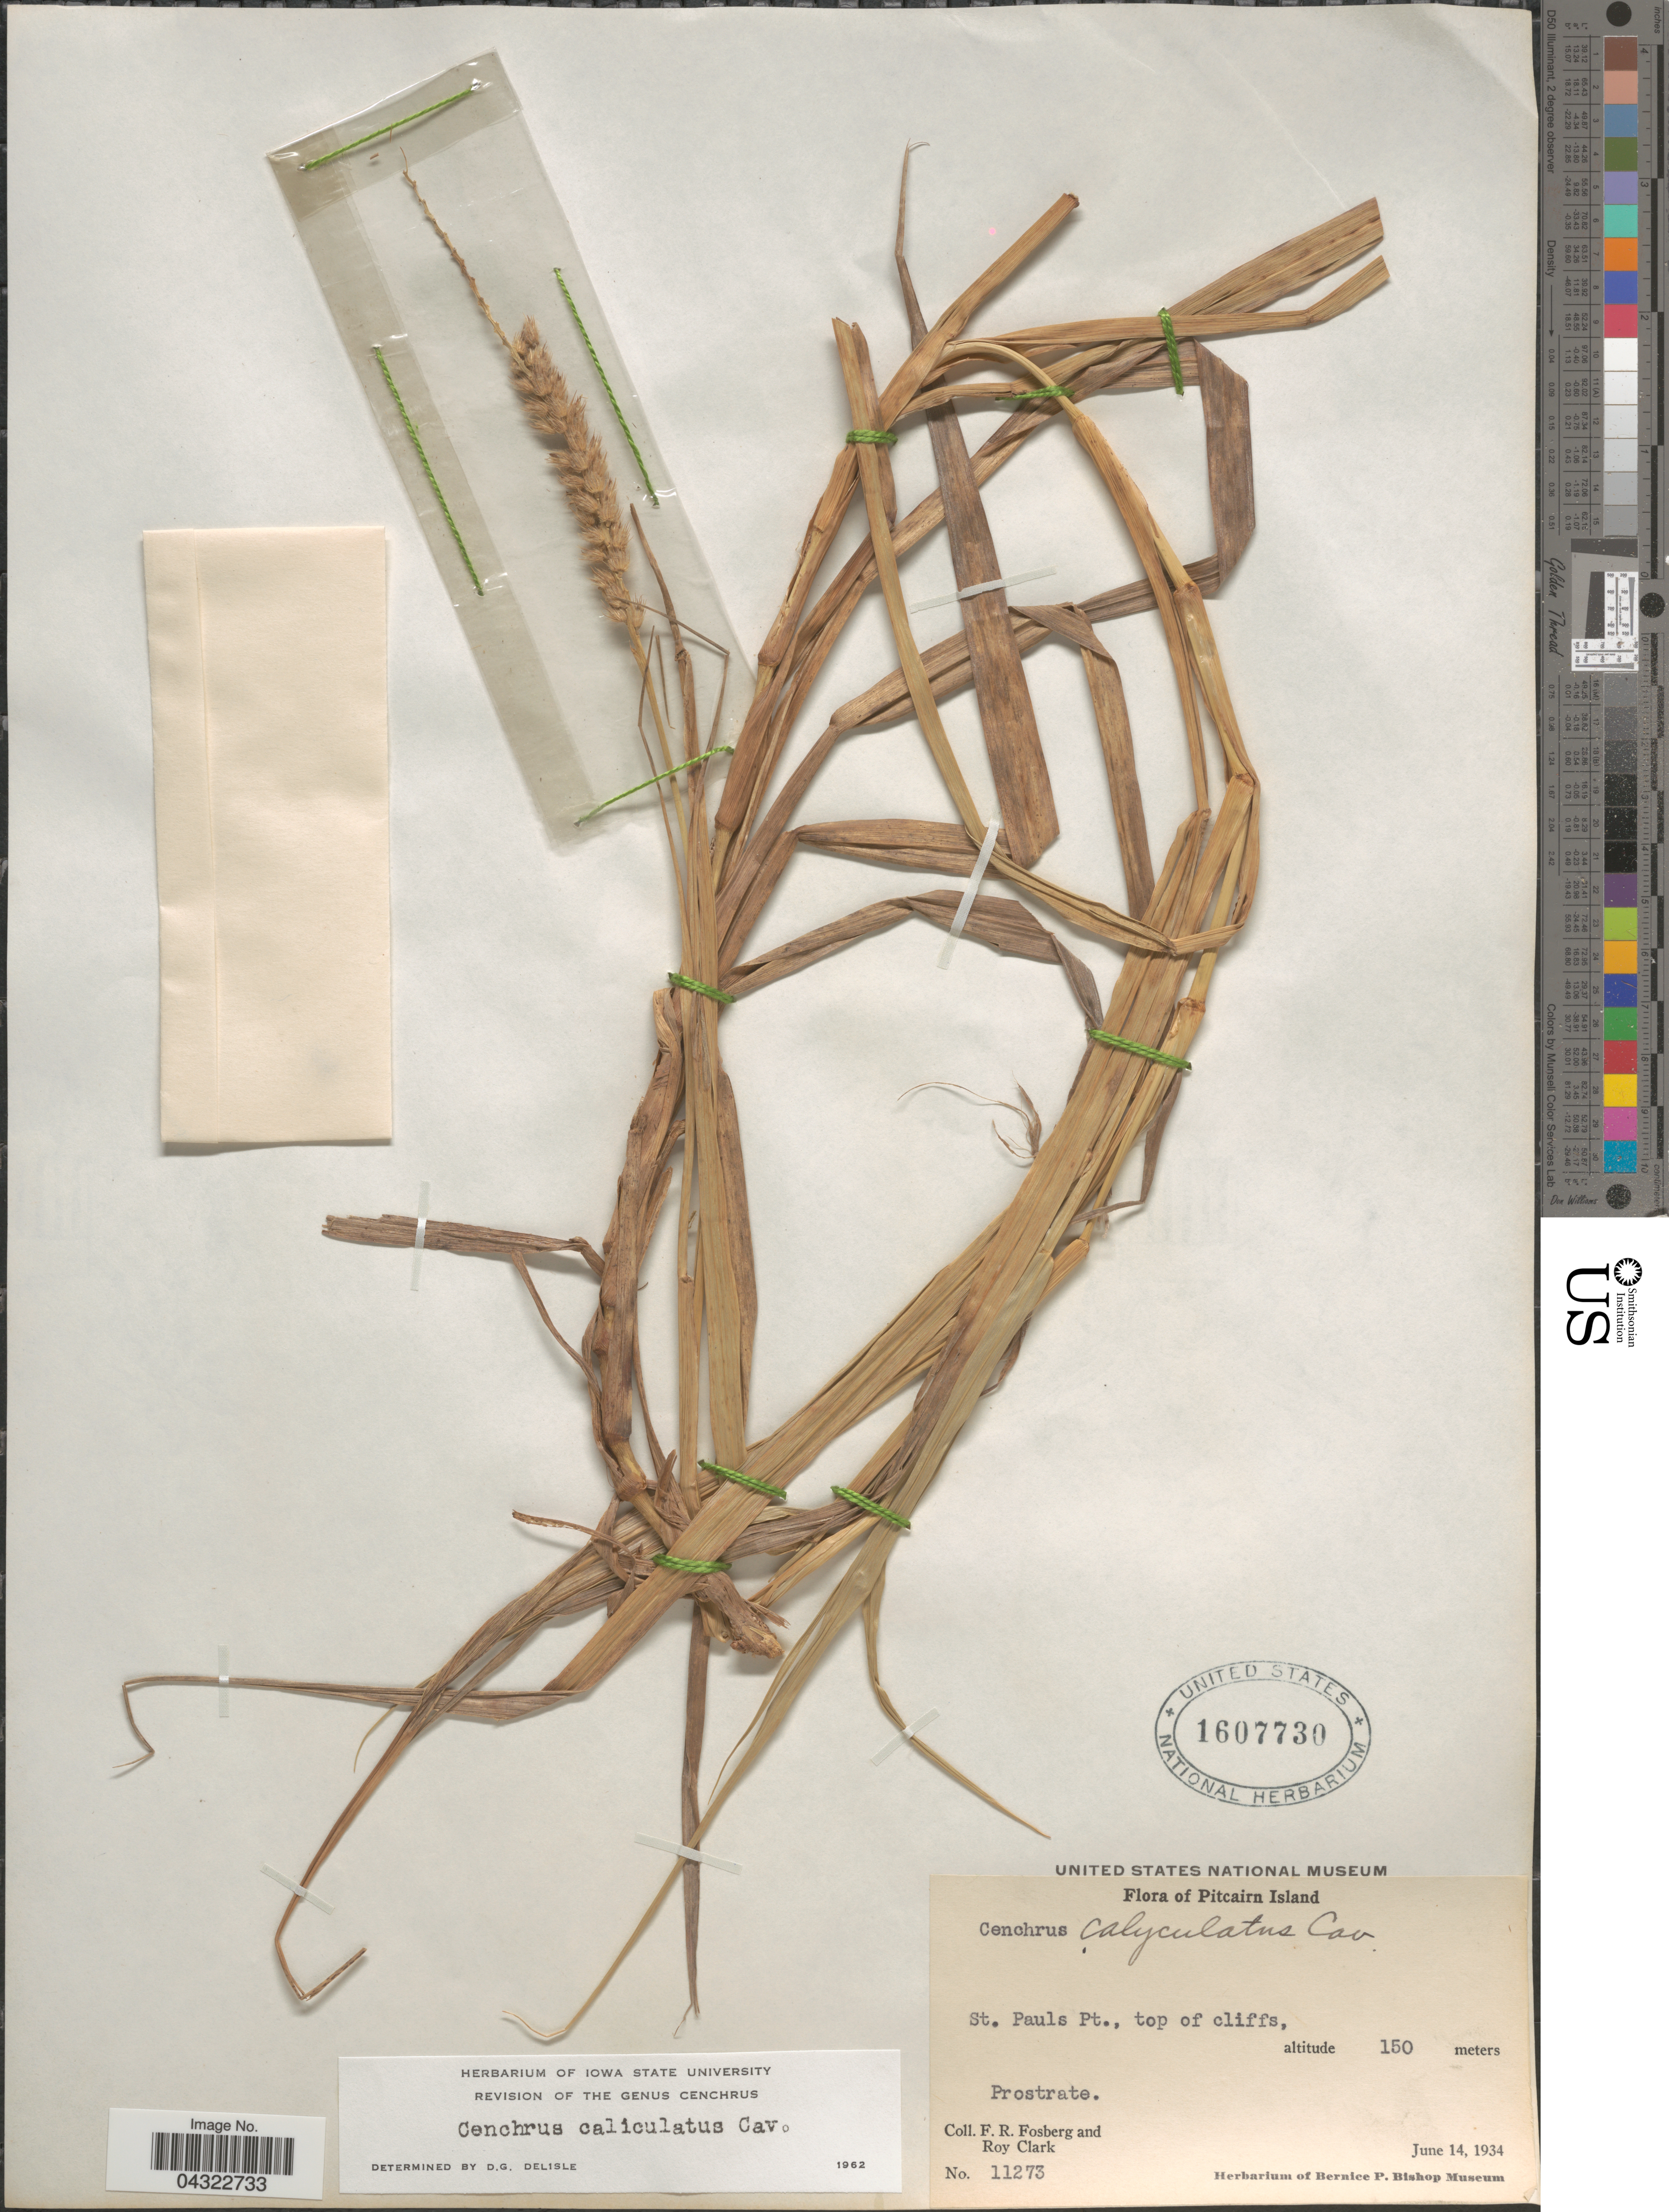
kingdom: Plantae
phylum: Tracheophyta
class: Liliopsida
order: Poales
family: Poaceae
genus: Cenchrus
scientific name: Cenchrus caliculatus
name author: Cav.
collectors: F. R. Fosberg & R. Clark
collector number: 11273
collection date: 1934-06-14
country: Pitcairn Islands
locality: St. Pauls Pt., top of cliffs.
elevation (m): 150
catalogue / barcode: US 1607730